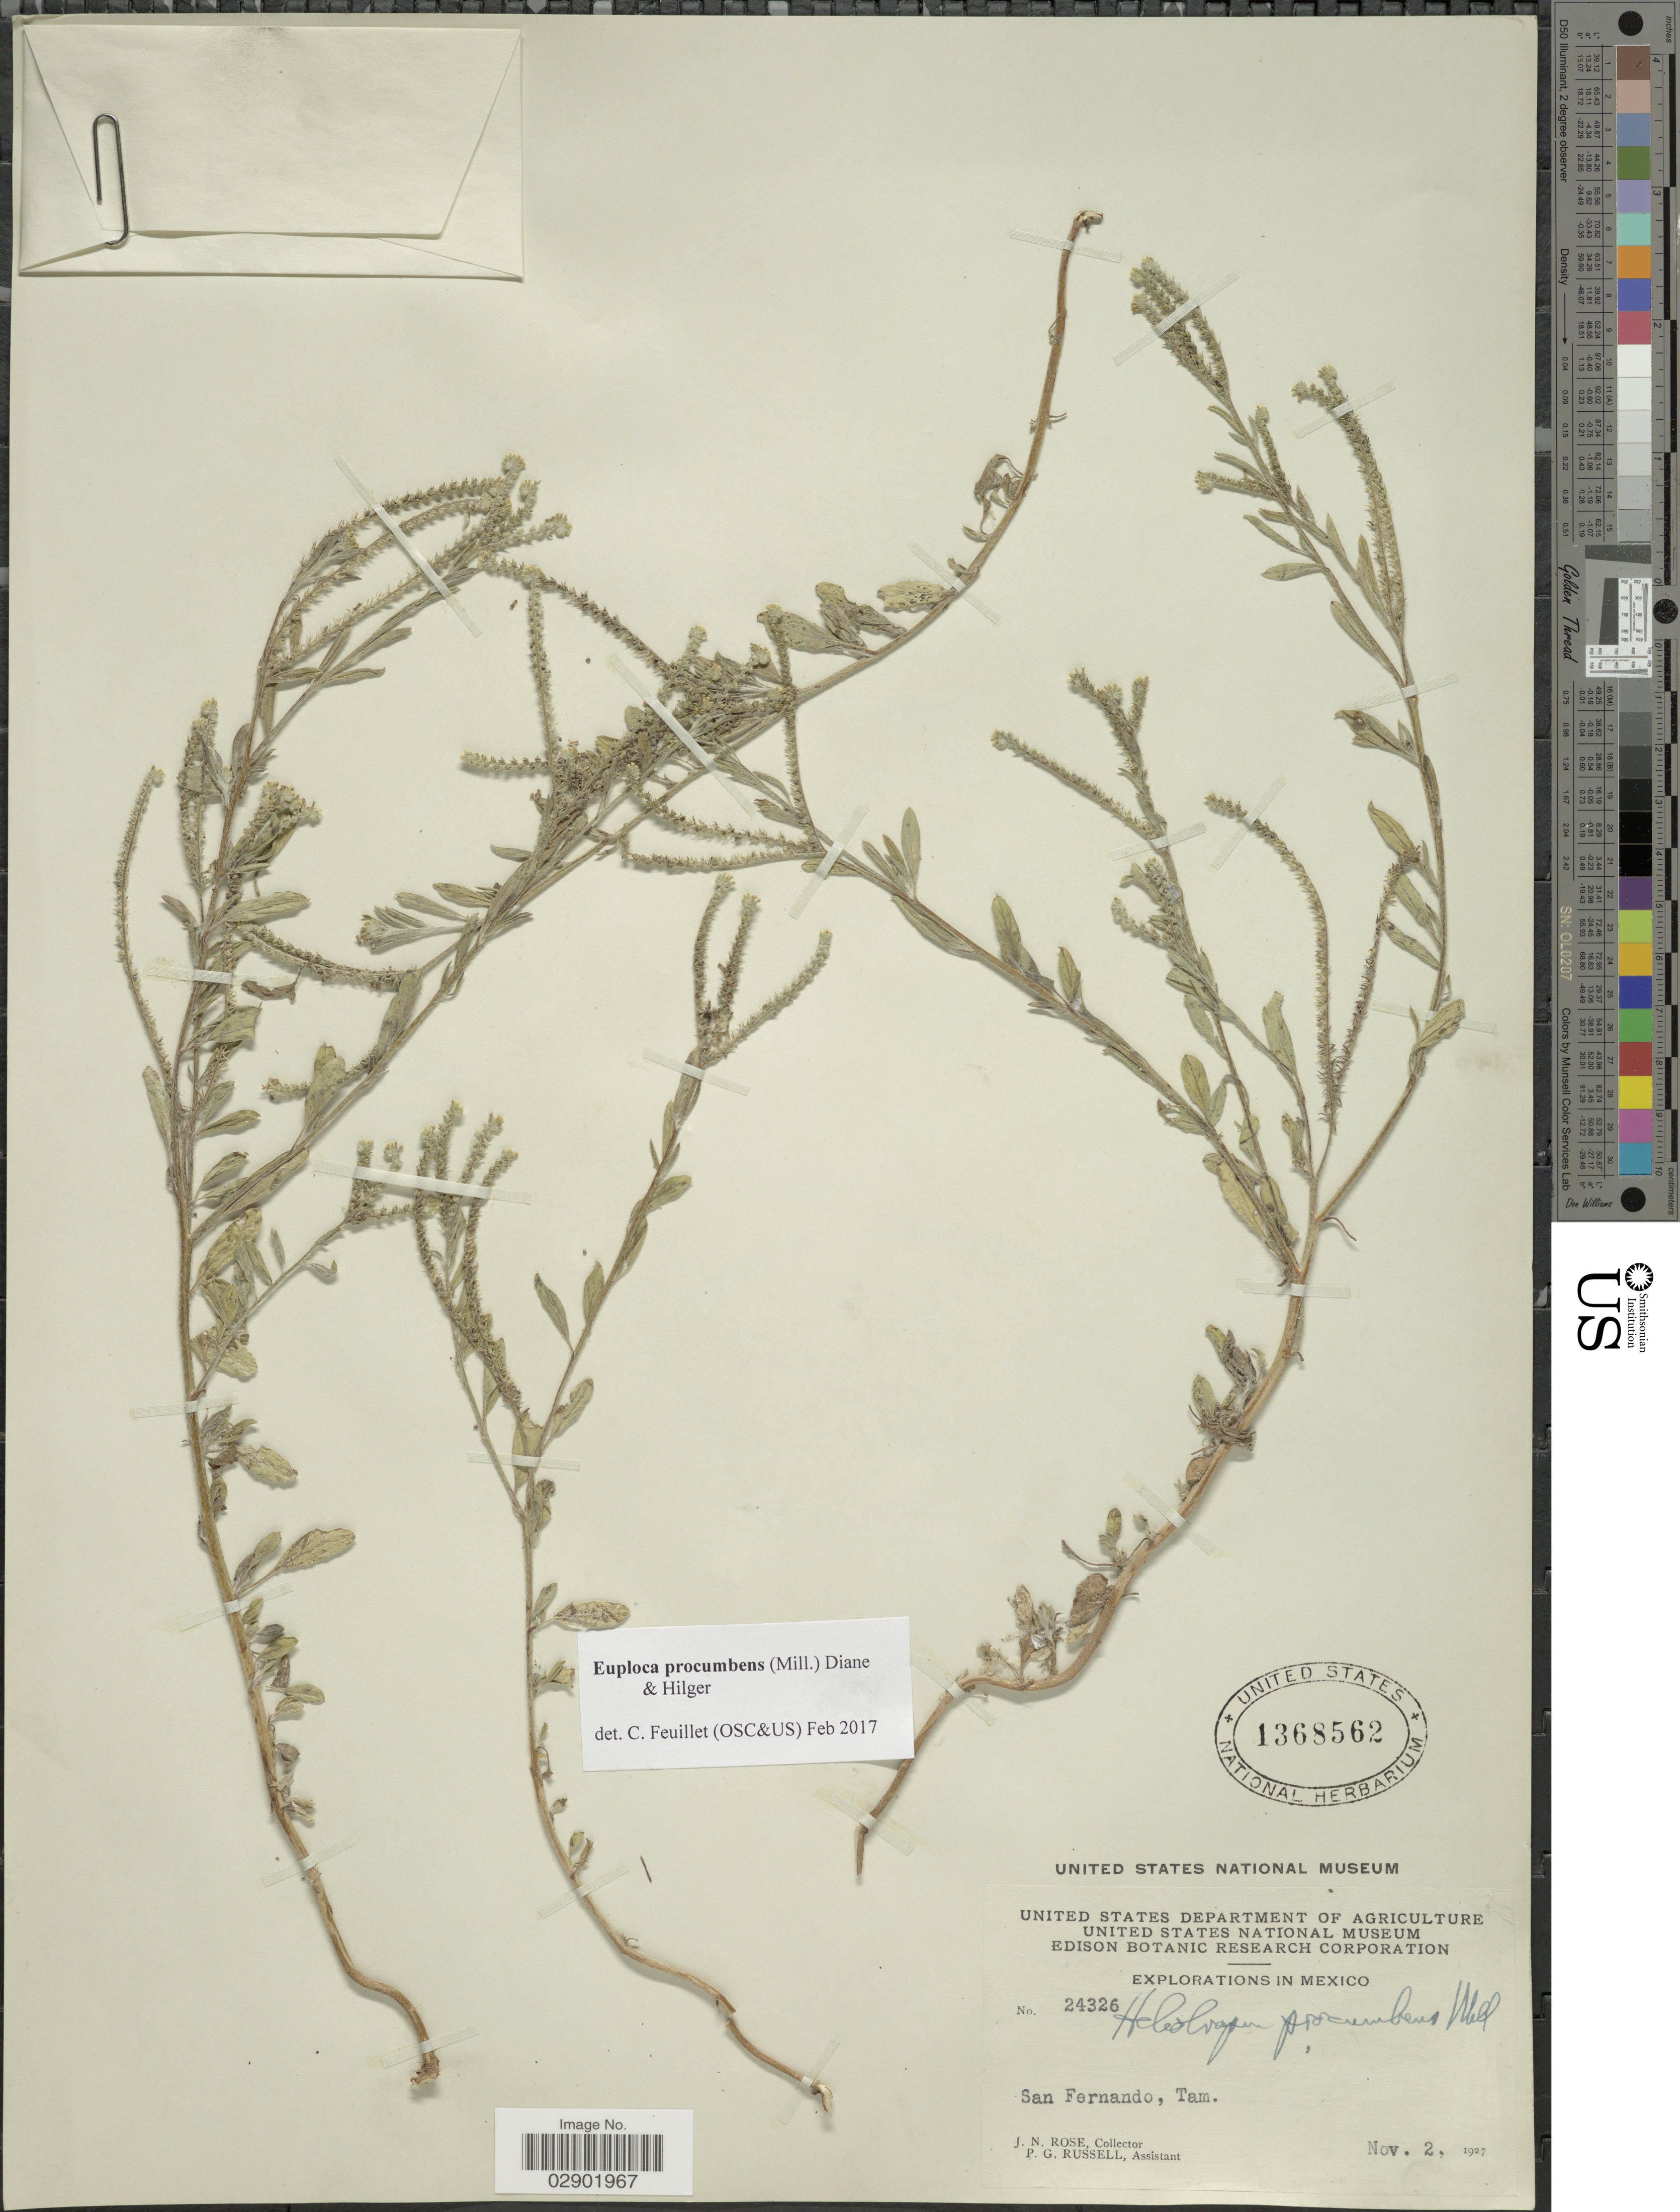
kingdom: Plantae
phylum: Tracheophyta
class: Magnoliopsida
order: Boraginales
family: Heliotropiaceae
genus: Euploca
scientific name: Euploca procumbens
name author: (Mill.) Diane & Hilger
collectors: J. N. Rose & P. G. Russell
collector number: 24326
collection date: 1927-11-02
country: Mexico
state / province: Tamaulipas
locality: San Fernando, Tam.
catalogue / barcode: US 1368562